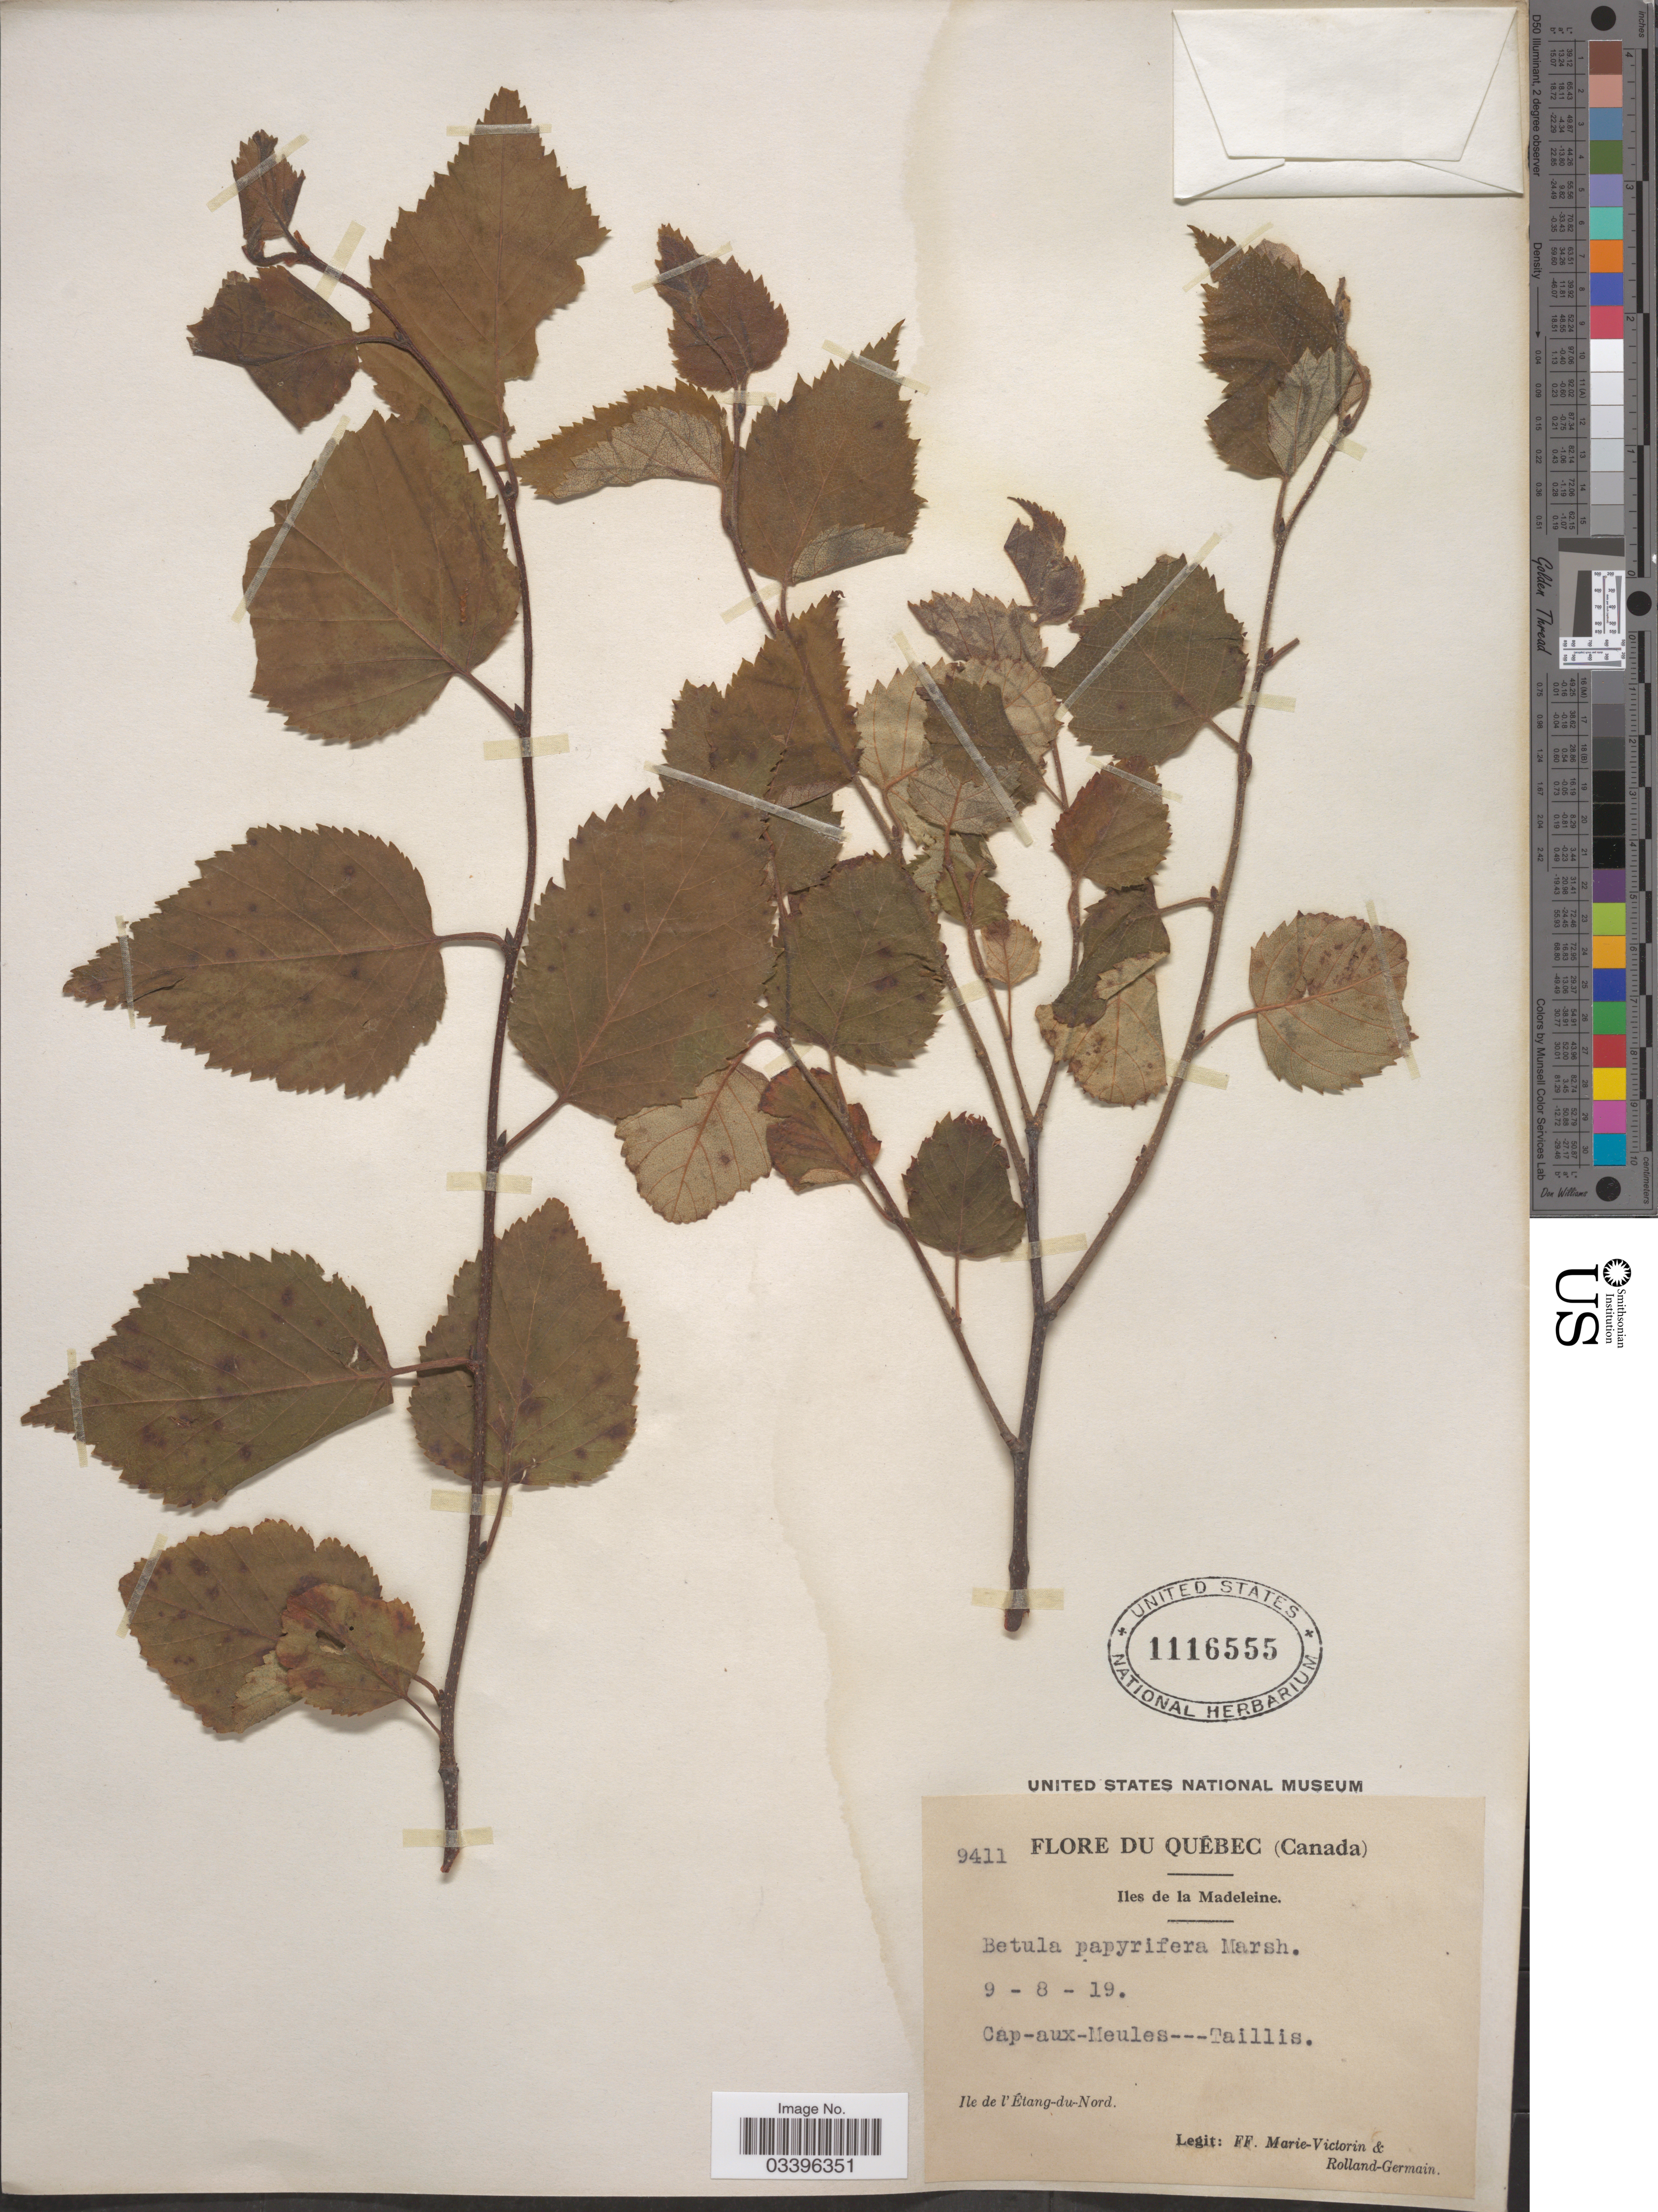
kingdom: Plantae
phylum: Tracheophyta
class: Magnoliopsida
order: Fagales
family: Betulaceae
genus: Betula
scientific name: Betula papyrifera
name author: Marshall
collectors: F. Marie-Victorin & Rolland-Germain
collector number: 9411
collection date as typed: Transcribed d/m/y: 9/8/19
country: Canada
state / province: Quebec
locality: Iles de la Madeleine. Cap-aux-Meules---Taillis. Ile de l'Étang-du-Nord.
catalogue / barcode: US 1116555